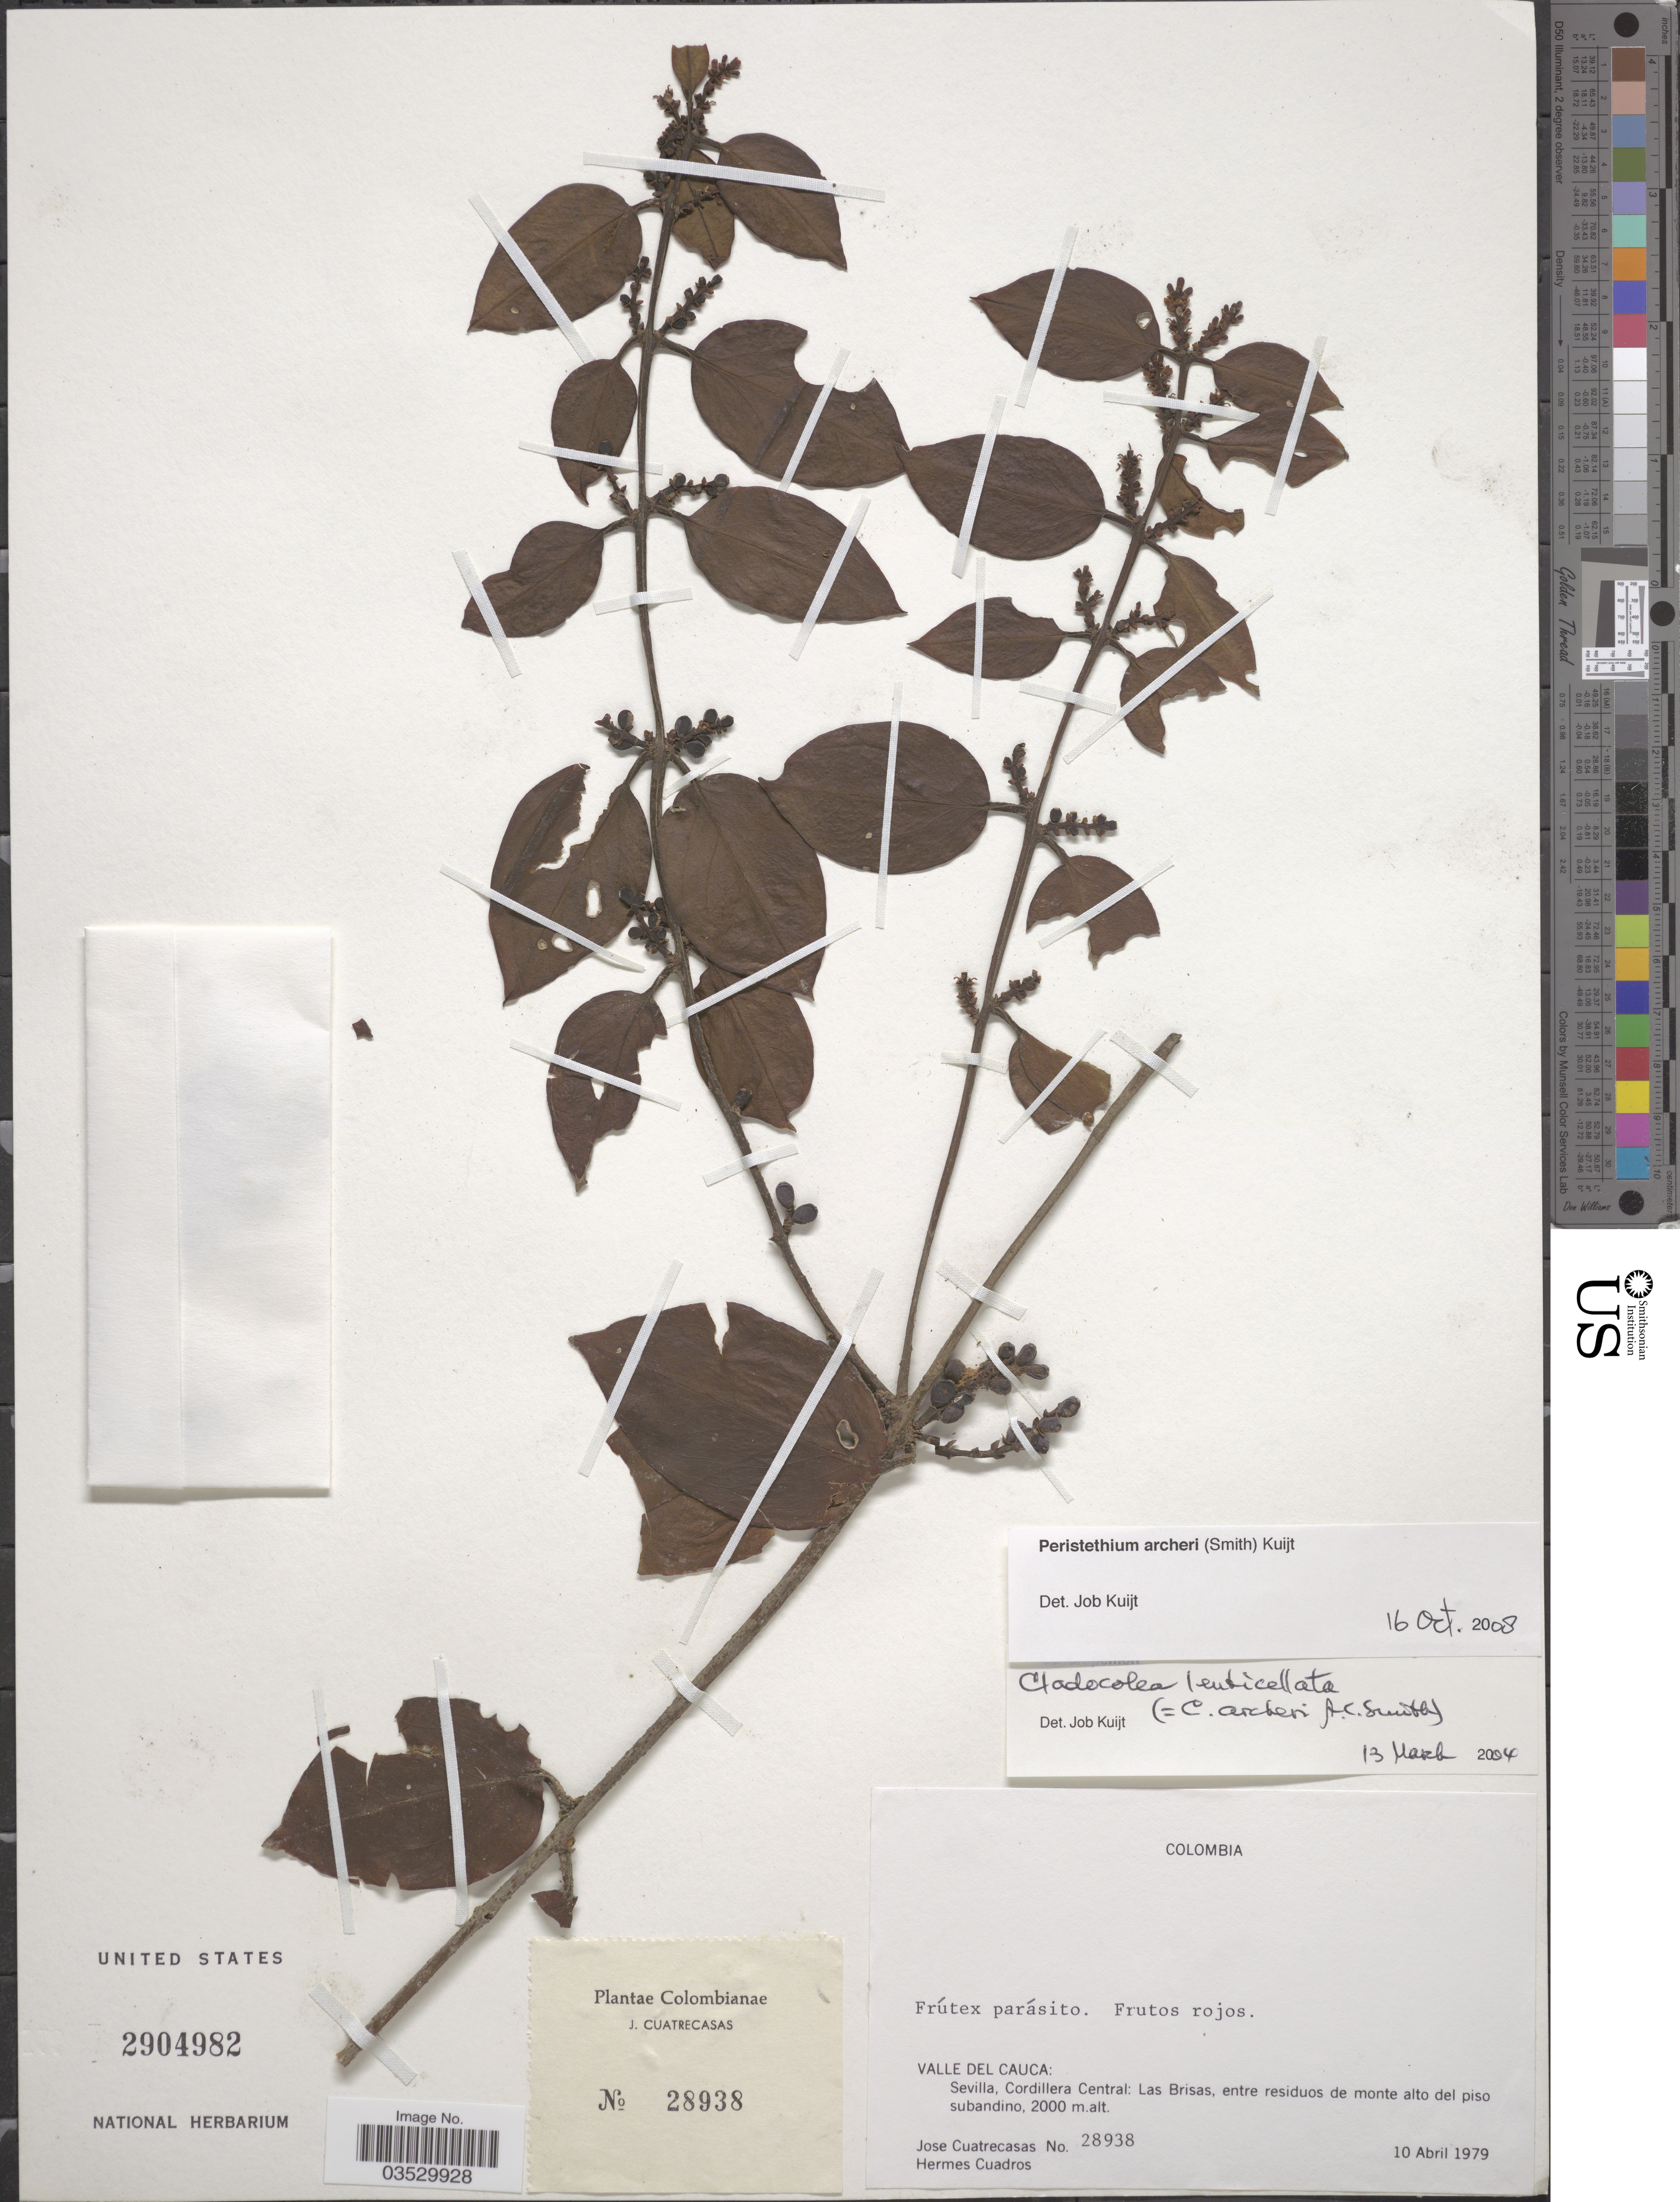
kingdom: Plantae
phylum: Tracheophyta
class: Magnoliopsida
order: Santalales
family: Loranthaceae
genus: Peristethium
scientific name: Peristethium archeri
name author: (A.C. Sm.) Kuijt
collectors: J. Cuatrecasas & H. Cuadros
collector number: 28938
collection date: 1979-04-10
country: Colombia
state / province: Valle del Cauca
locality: Sevilla, Cordillera Central: Las Brisas.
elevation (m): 2000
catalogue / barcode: US 2904982